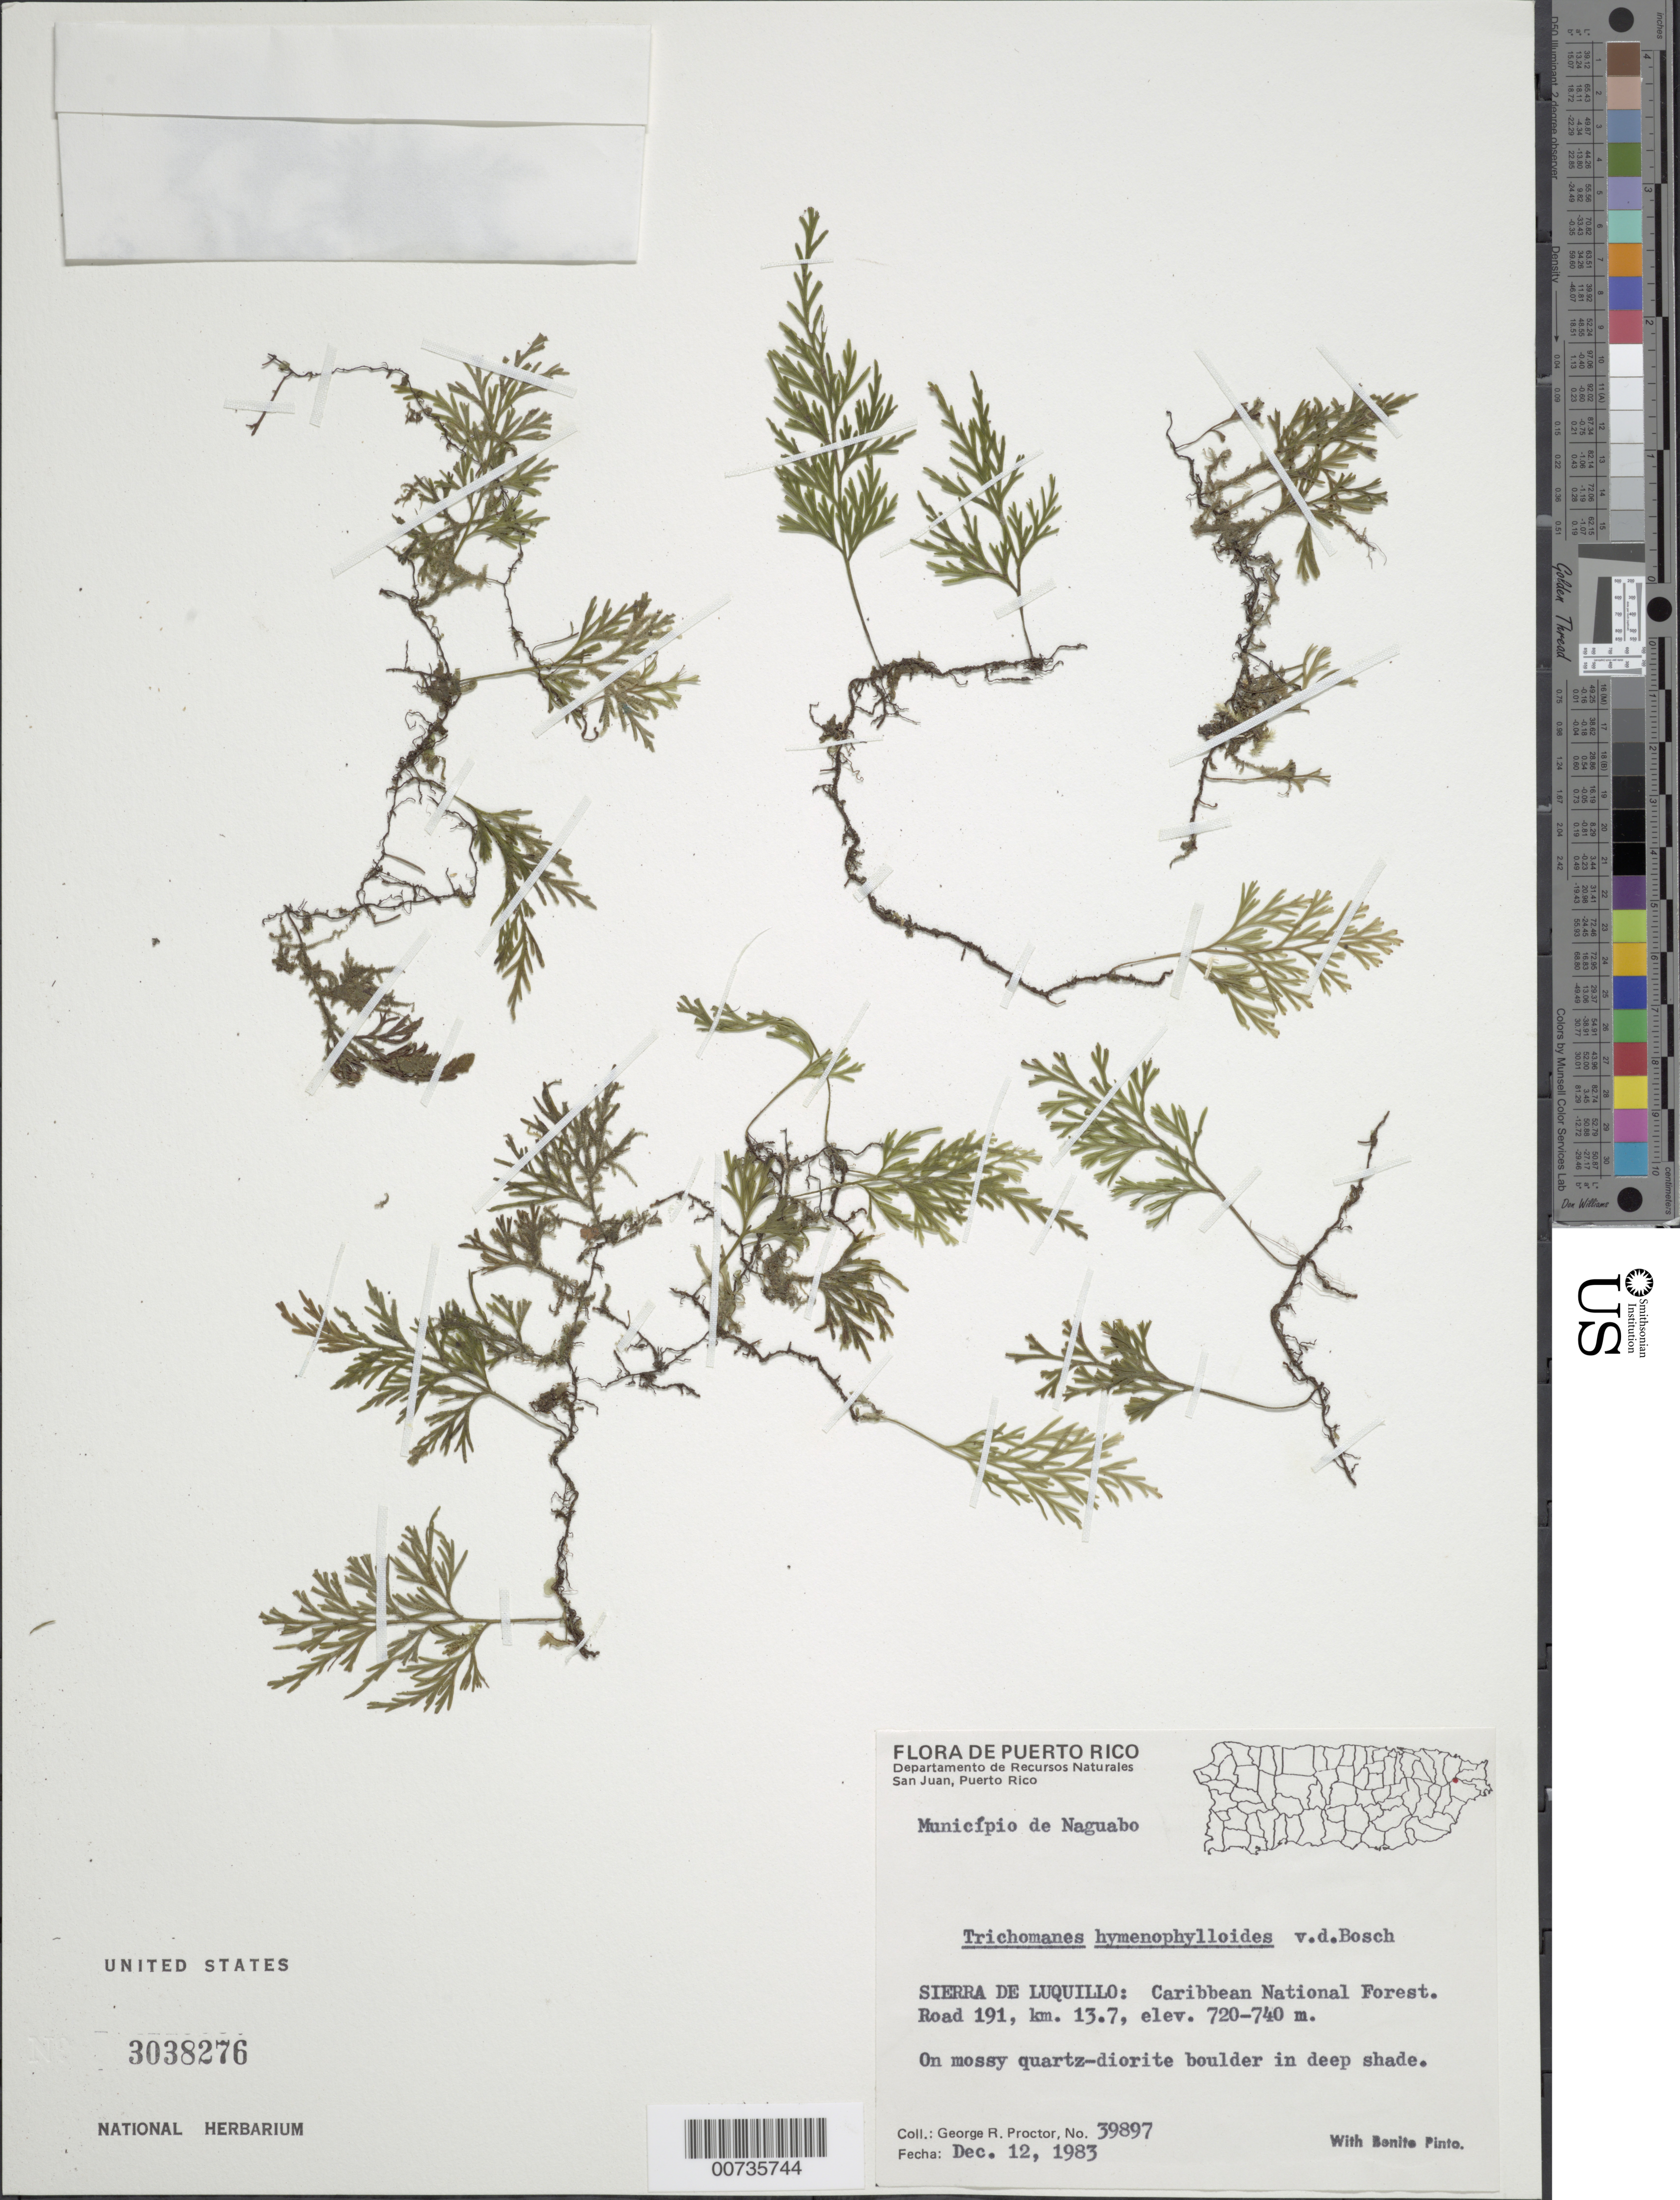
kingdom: Plantae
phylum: Tracheophyta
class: Polypodiopsida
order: Hymenophyllales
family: Hymenophyllaceae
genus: Polyphlebium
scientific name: Polyphlebium hymenophylloides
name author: (Bosch) Ebihara & Dubuisson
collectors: G. R. Proctor & B. Pinto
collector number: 39897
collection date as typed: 12 Dec 1983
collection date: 1983-12-12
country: Puerto Rico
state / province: Naguabo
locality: Mun. Naguabo, Sierra de Luquillo: Carib. Natl. Forest, Road 191, km 13.7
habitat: On mossy quartz-diorite boulder in deep shade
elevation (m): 720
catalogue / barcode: US 3038276